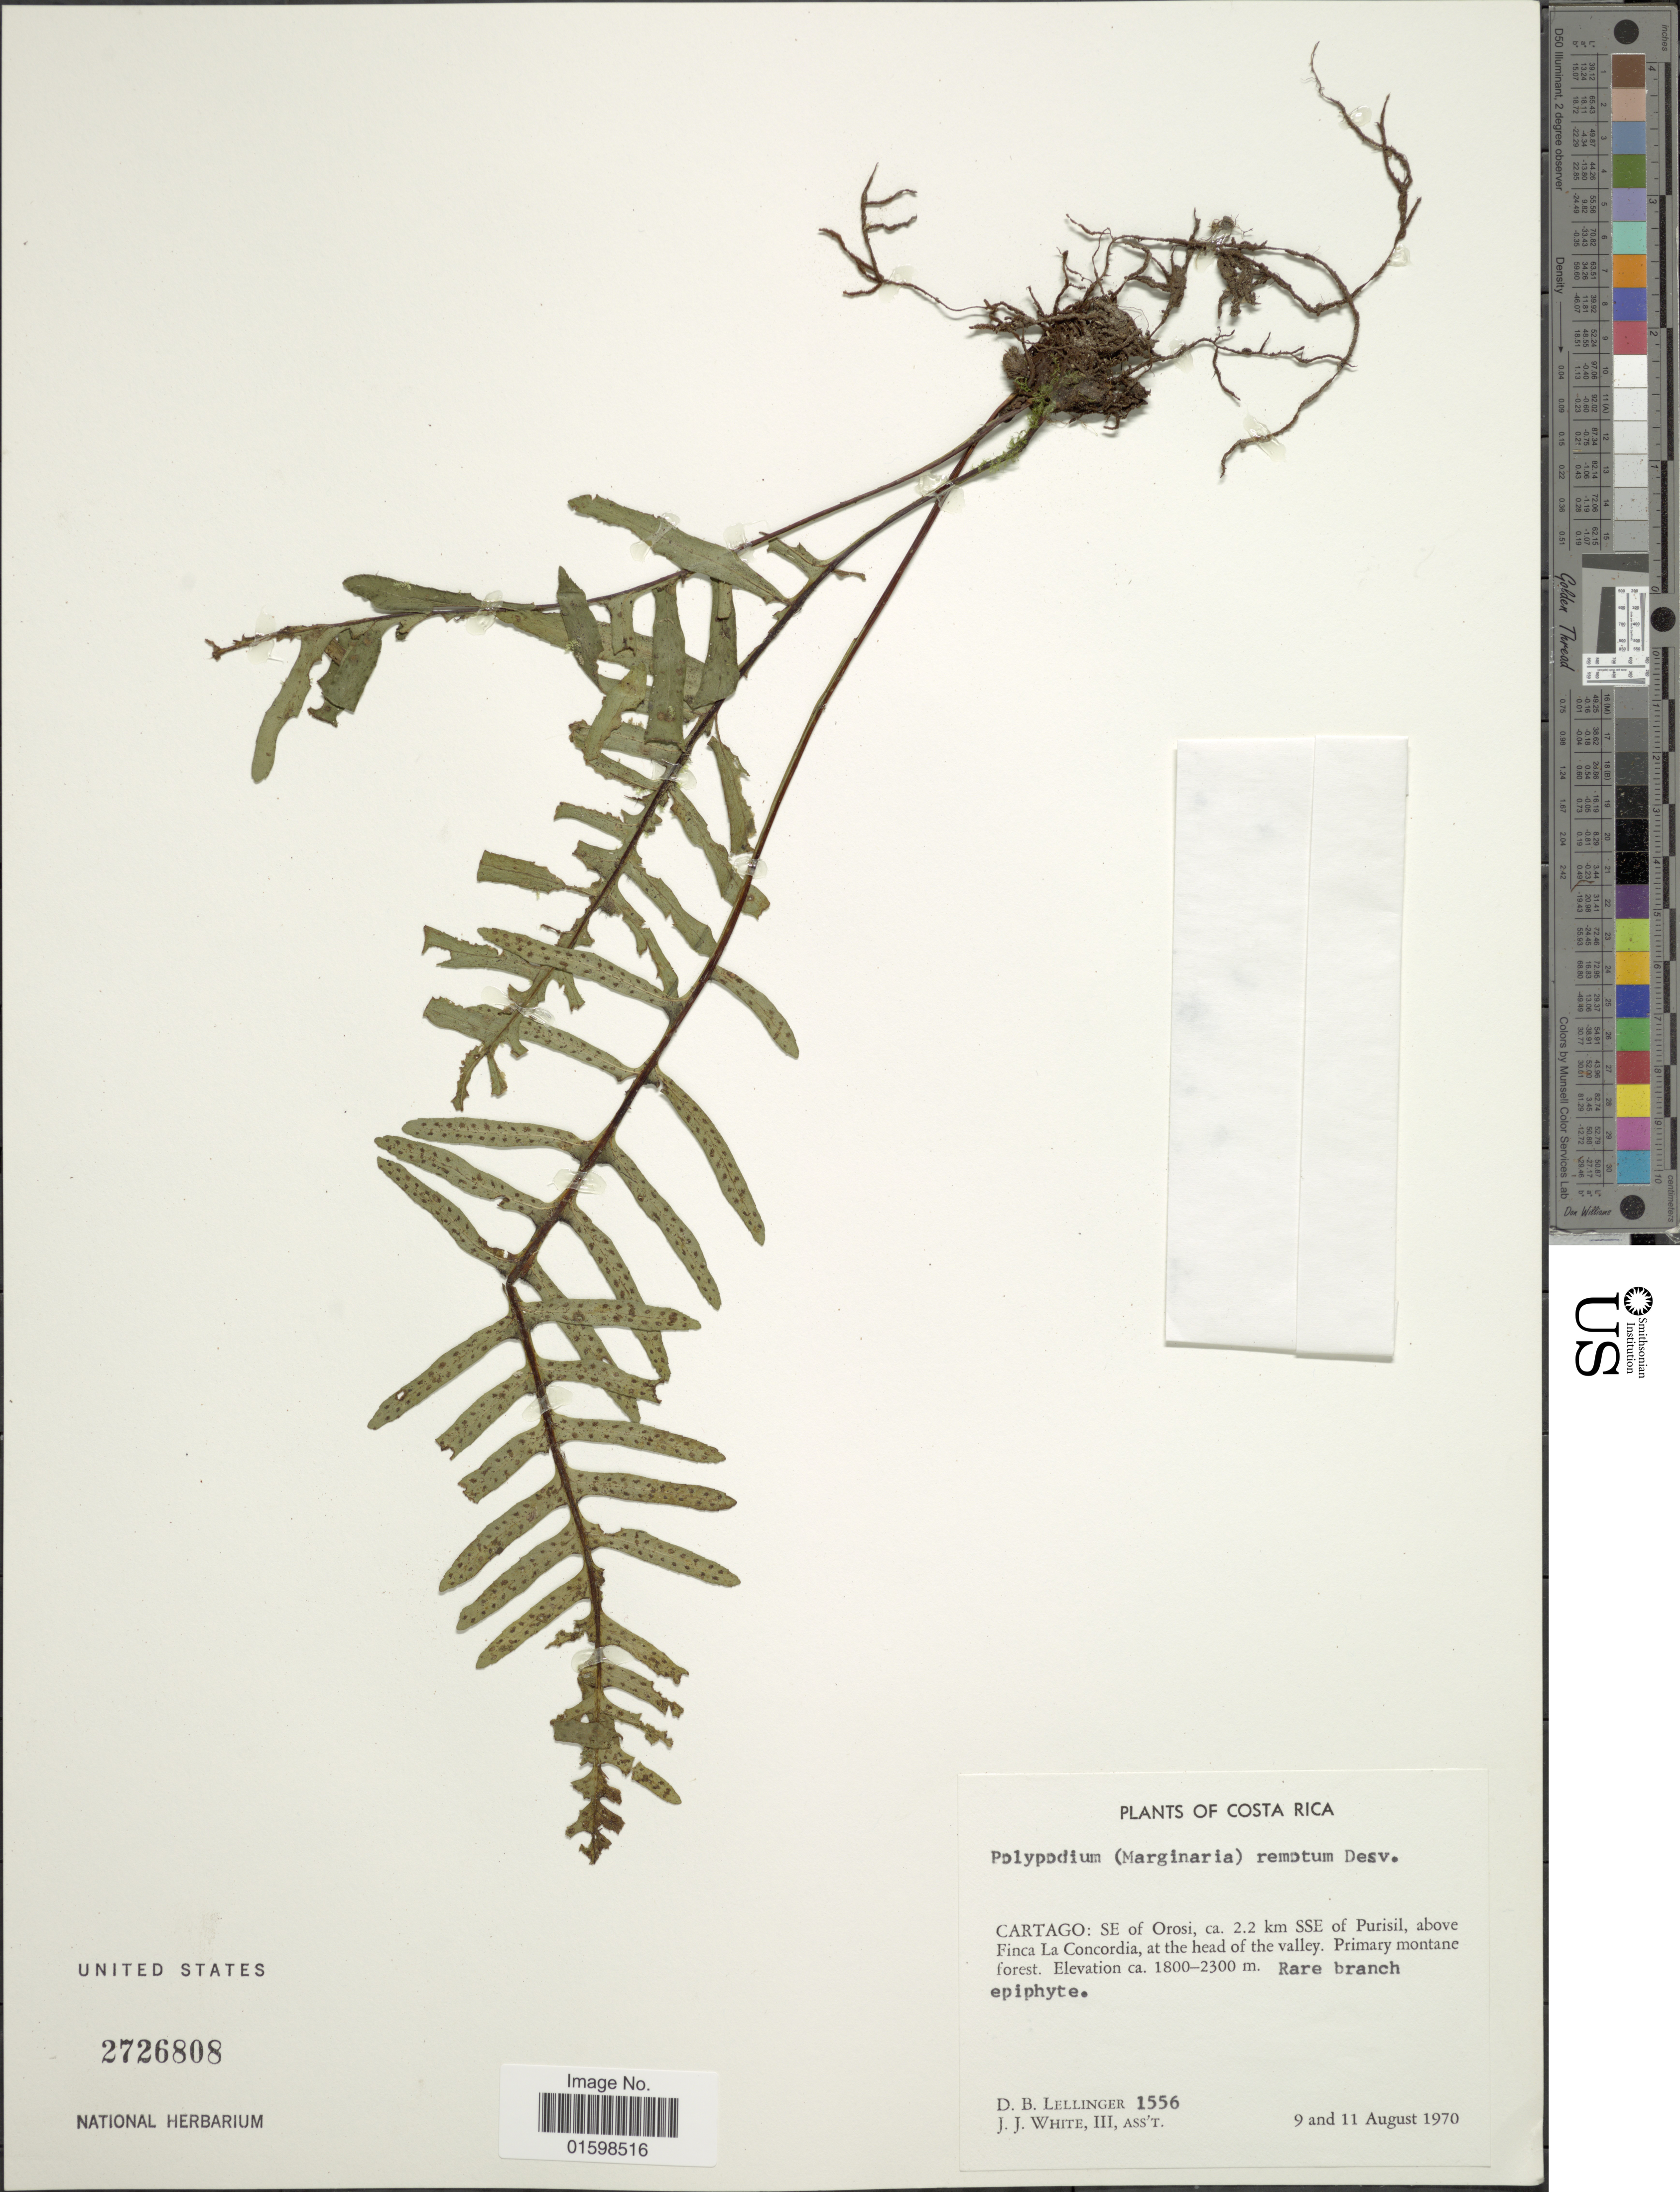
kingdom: Plantae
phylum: Tracheophyta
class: Polypodiopsida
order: Polypodiales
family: Polypodiaceae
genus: Pleopeltis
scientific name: Pleopeltis remota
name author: (Desv.) A.R. Sm.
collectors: D. B. Lellinger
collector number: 1556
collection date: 1970-08-09/1970-08-11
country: Costa Rica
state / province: Cartago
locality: SE of Orosi, ca. 2.2 km SSE of Purisil, above Finaca La Concordia, at the head of the valley, primary montane forest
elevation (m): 1800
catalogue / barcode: US 2726808